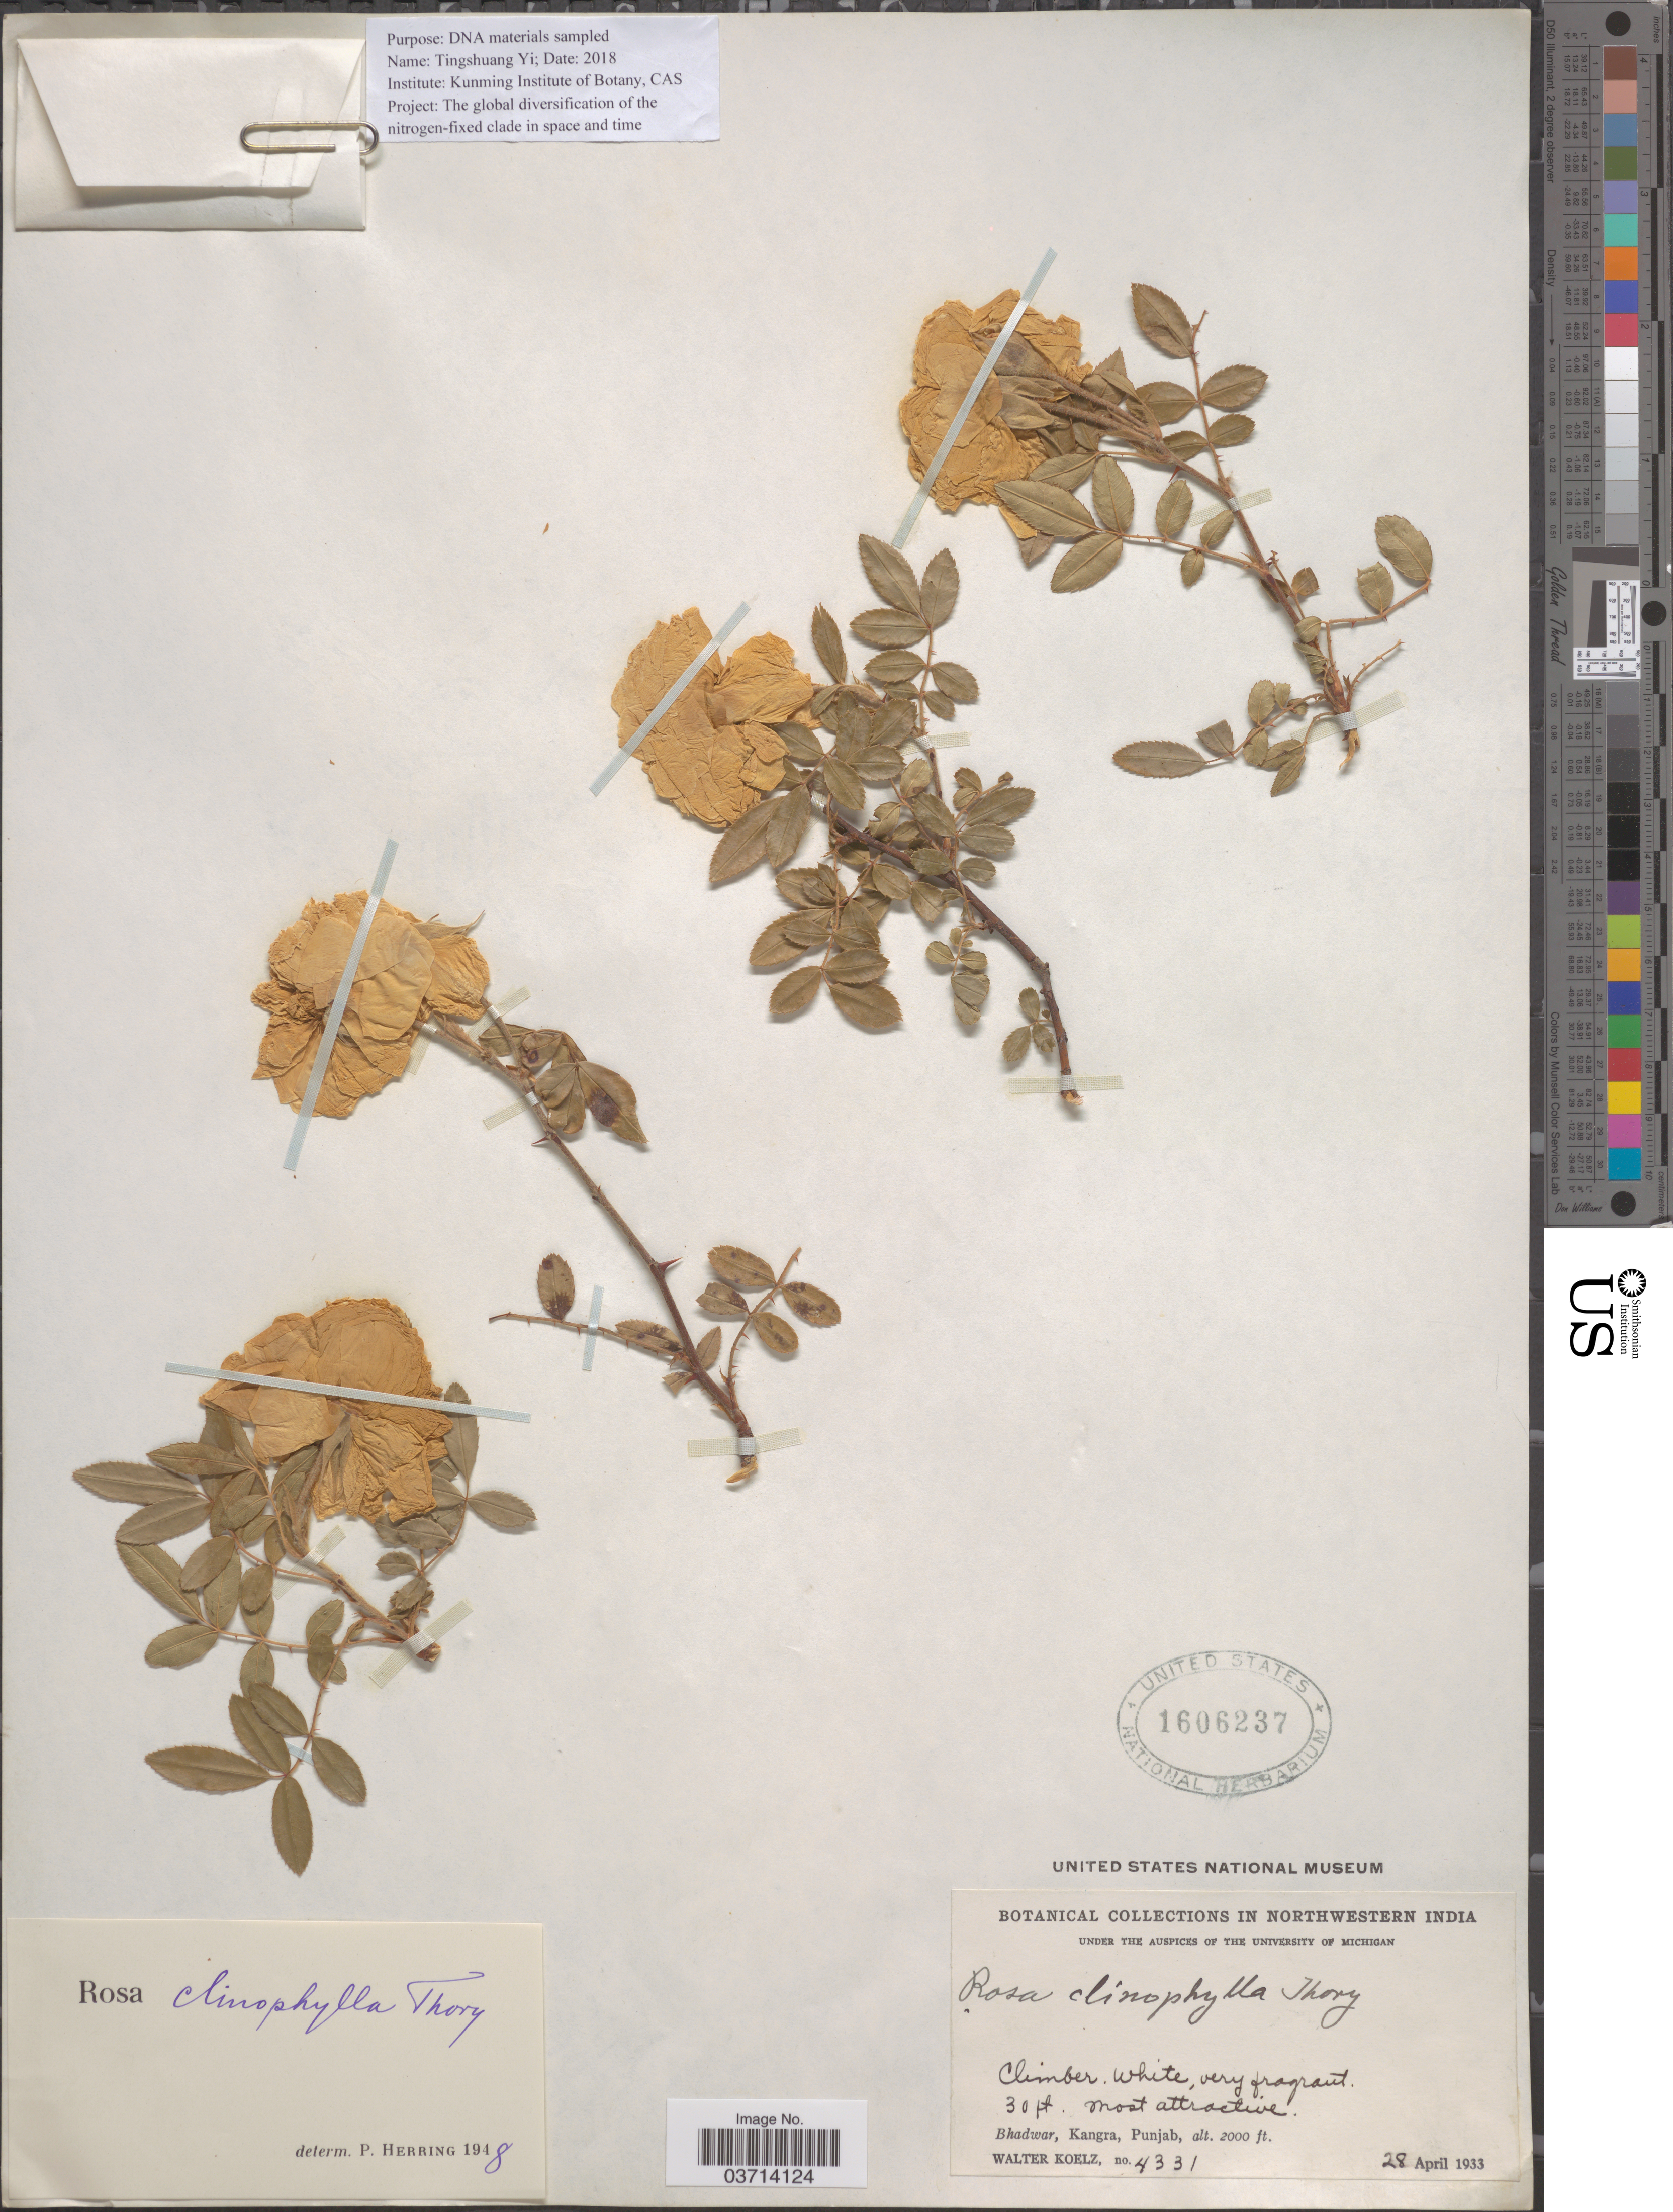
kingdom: Plantae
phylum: Tracheophyta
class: Magnoliopsida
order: Rosales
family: Rosaceae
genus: Rosa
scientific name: Rosa clinophylla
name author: Thory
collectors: W. N. Koelz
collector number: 4331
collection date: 1933-04-28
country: India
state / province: Punjab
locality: Northwestern India. Bhadwar, Kangra, Punjab.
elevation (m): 610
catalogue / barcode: US 1606237